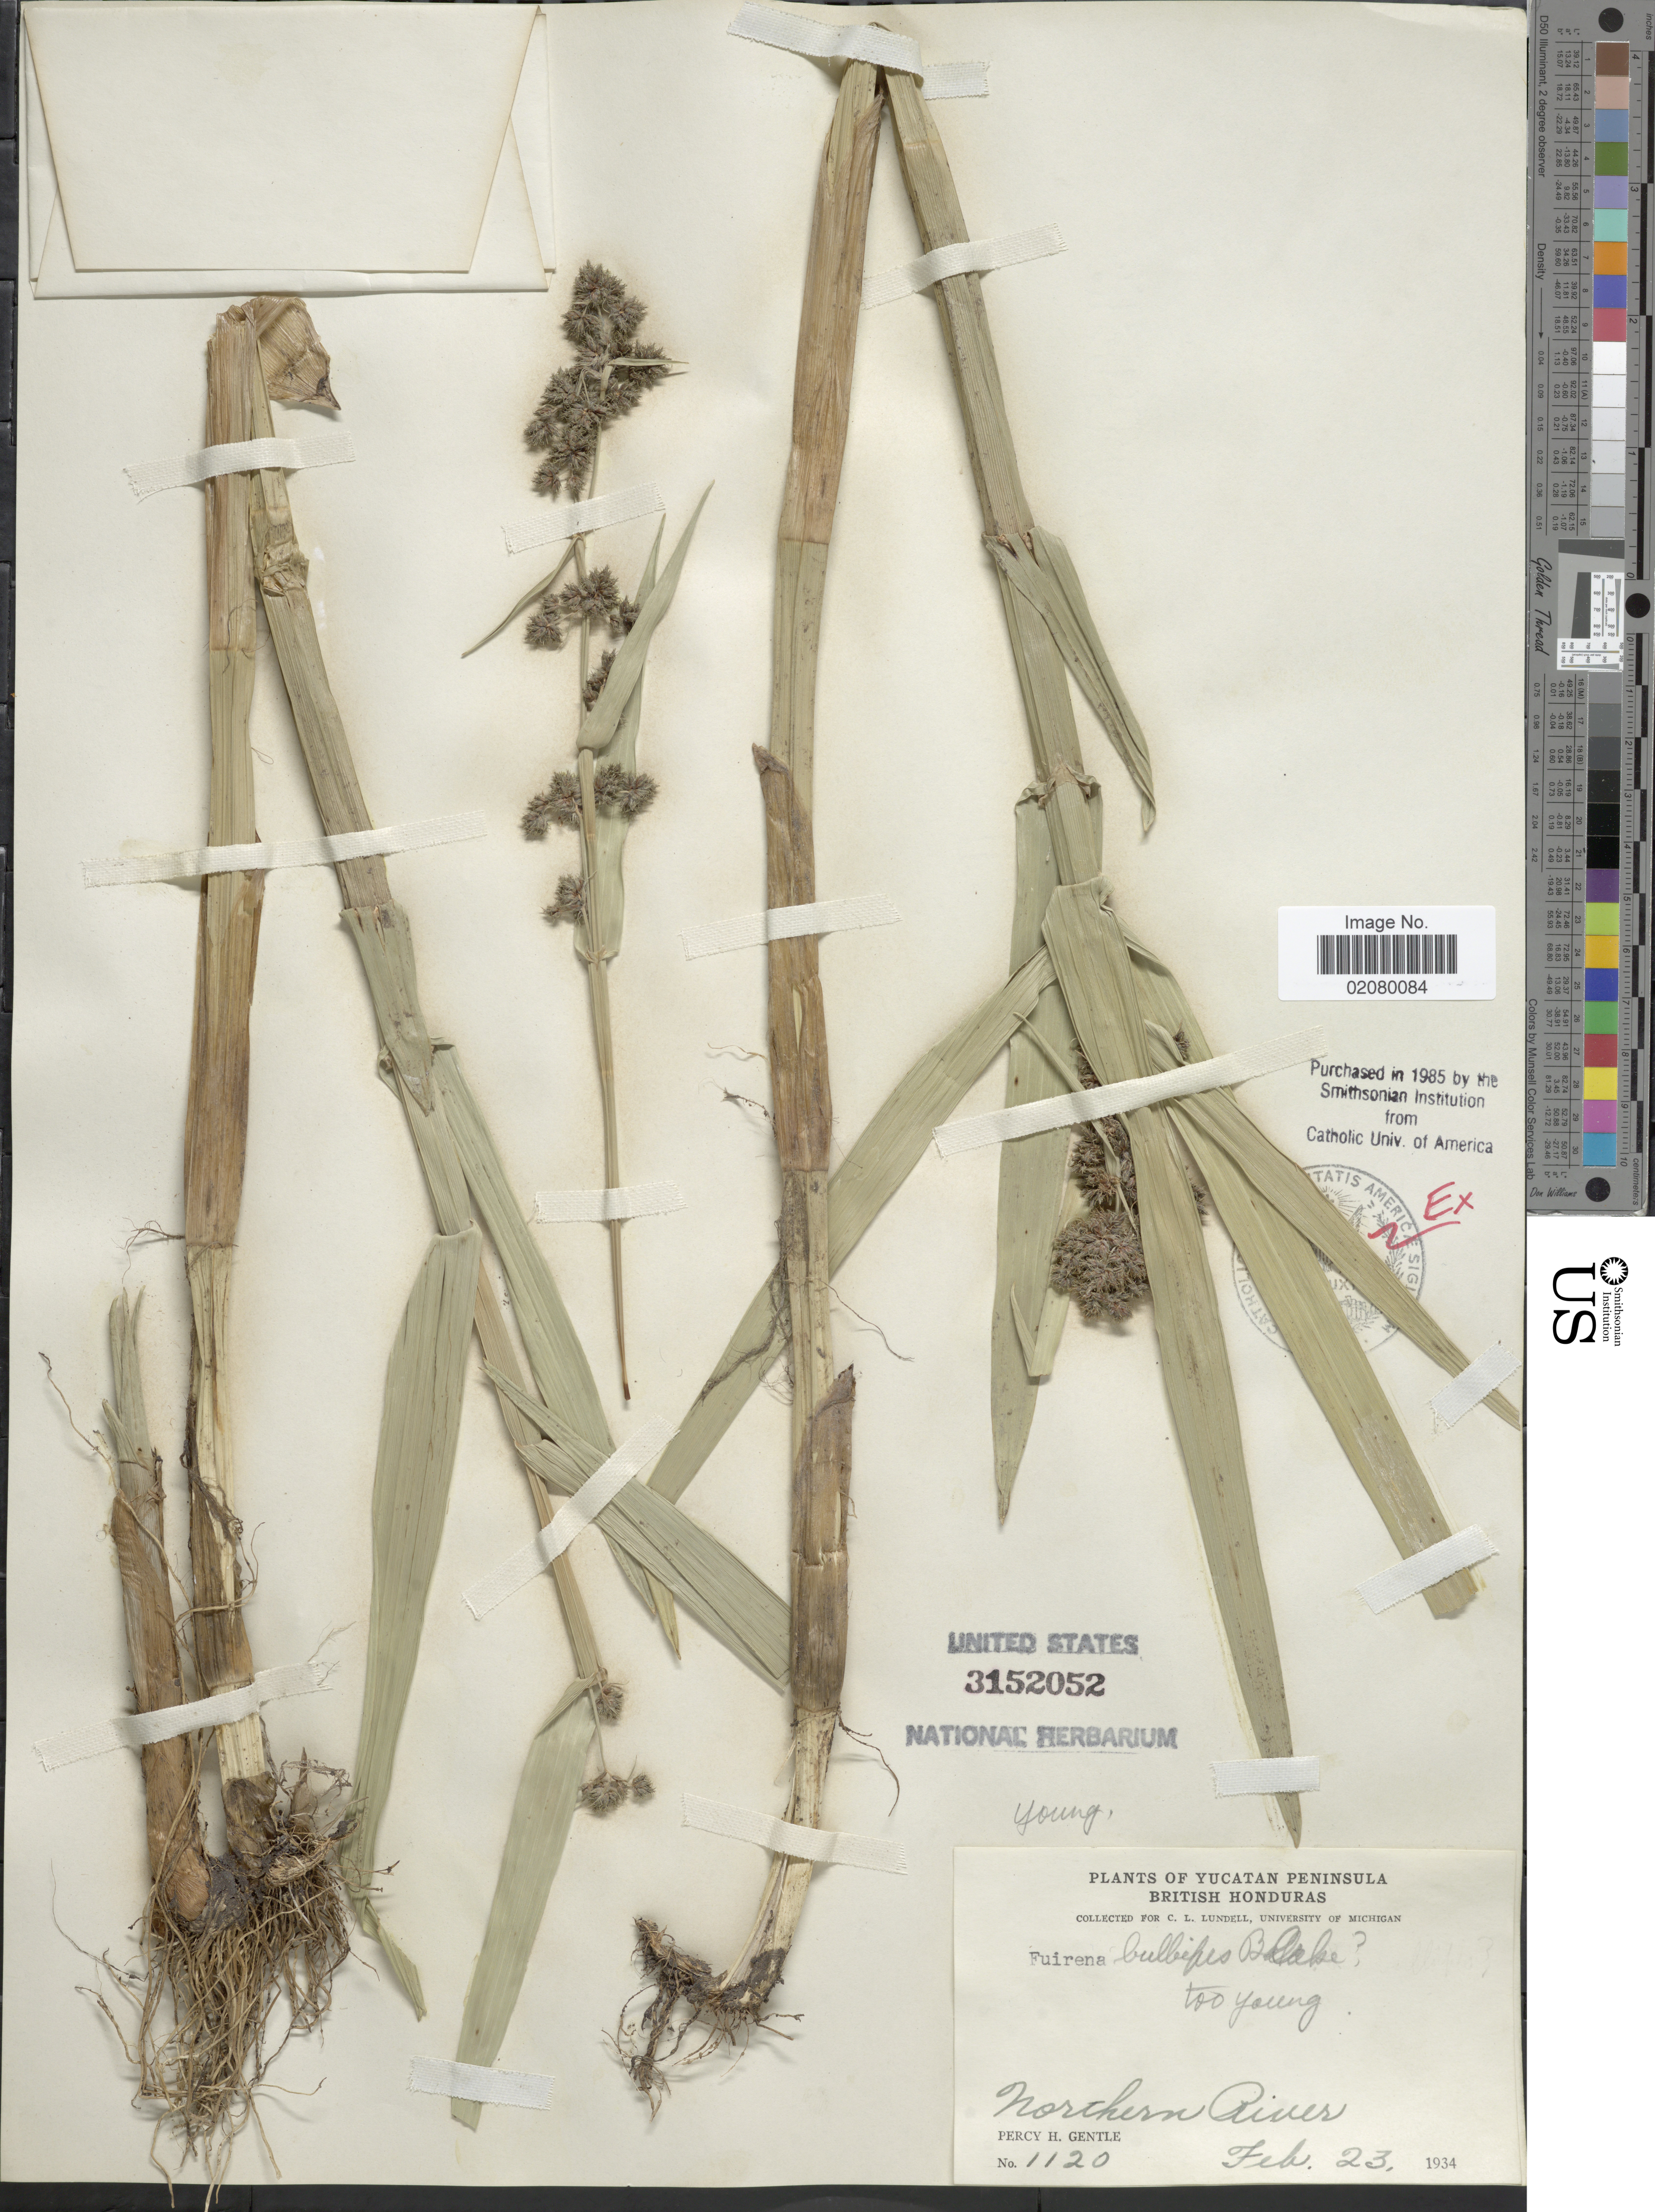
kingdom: Plantae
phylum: Tracheophyta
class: Liliopsida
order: Poales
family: Cyperaceae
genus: Fuirena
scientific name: Fuirena camptotricha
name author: C. Wright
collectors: P. H. Gentle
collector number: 1120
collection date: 1934-02-23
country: Belize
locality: Yucatan Peninsula, British Honduras, Northern River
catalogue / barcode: US 3152052